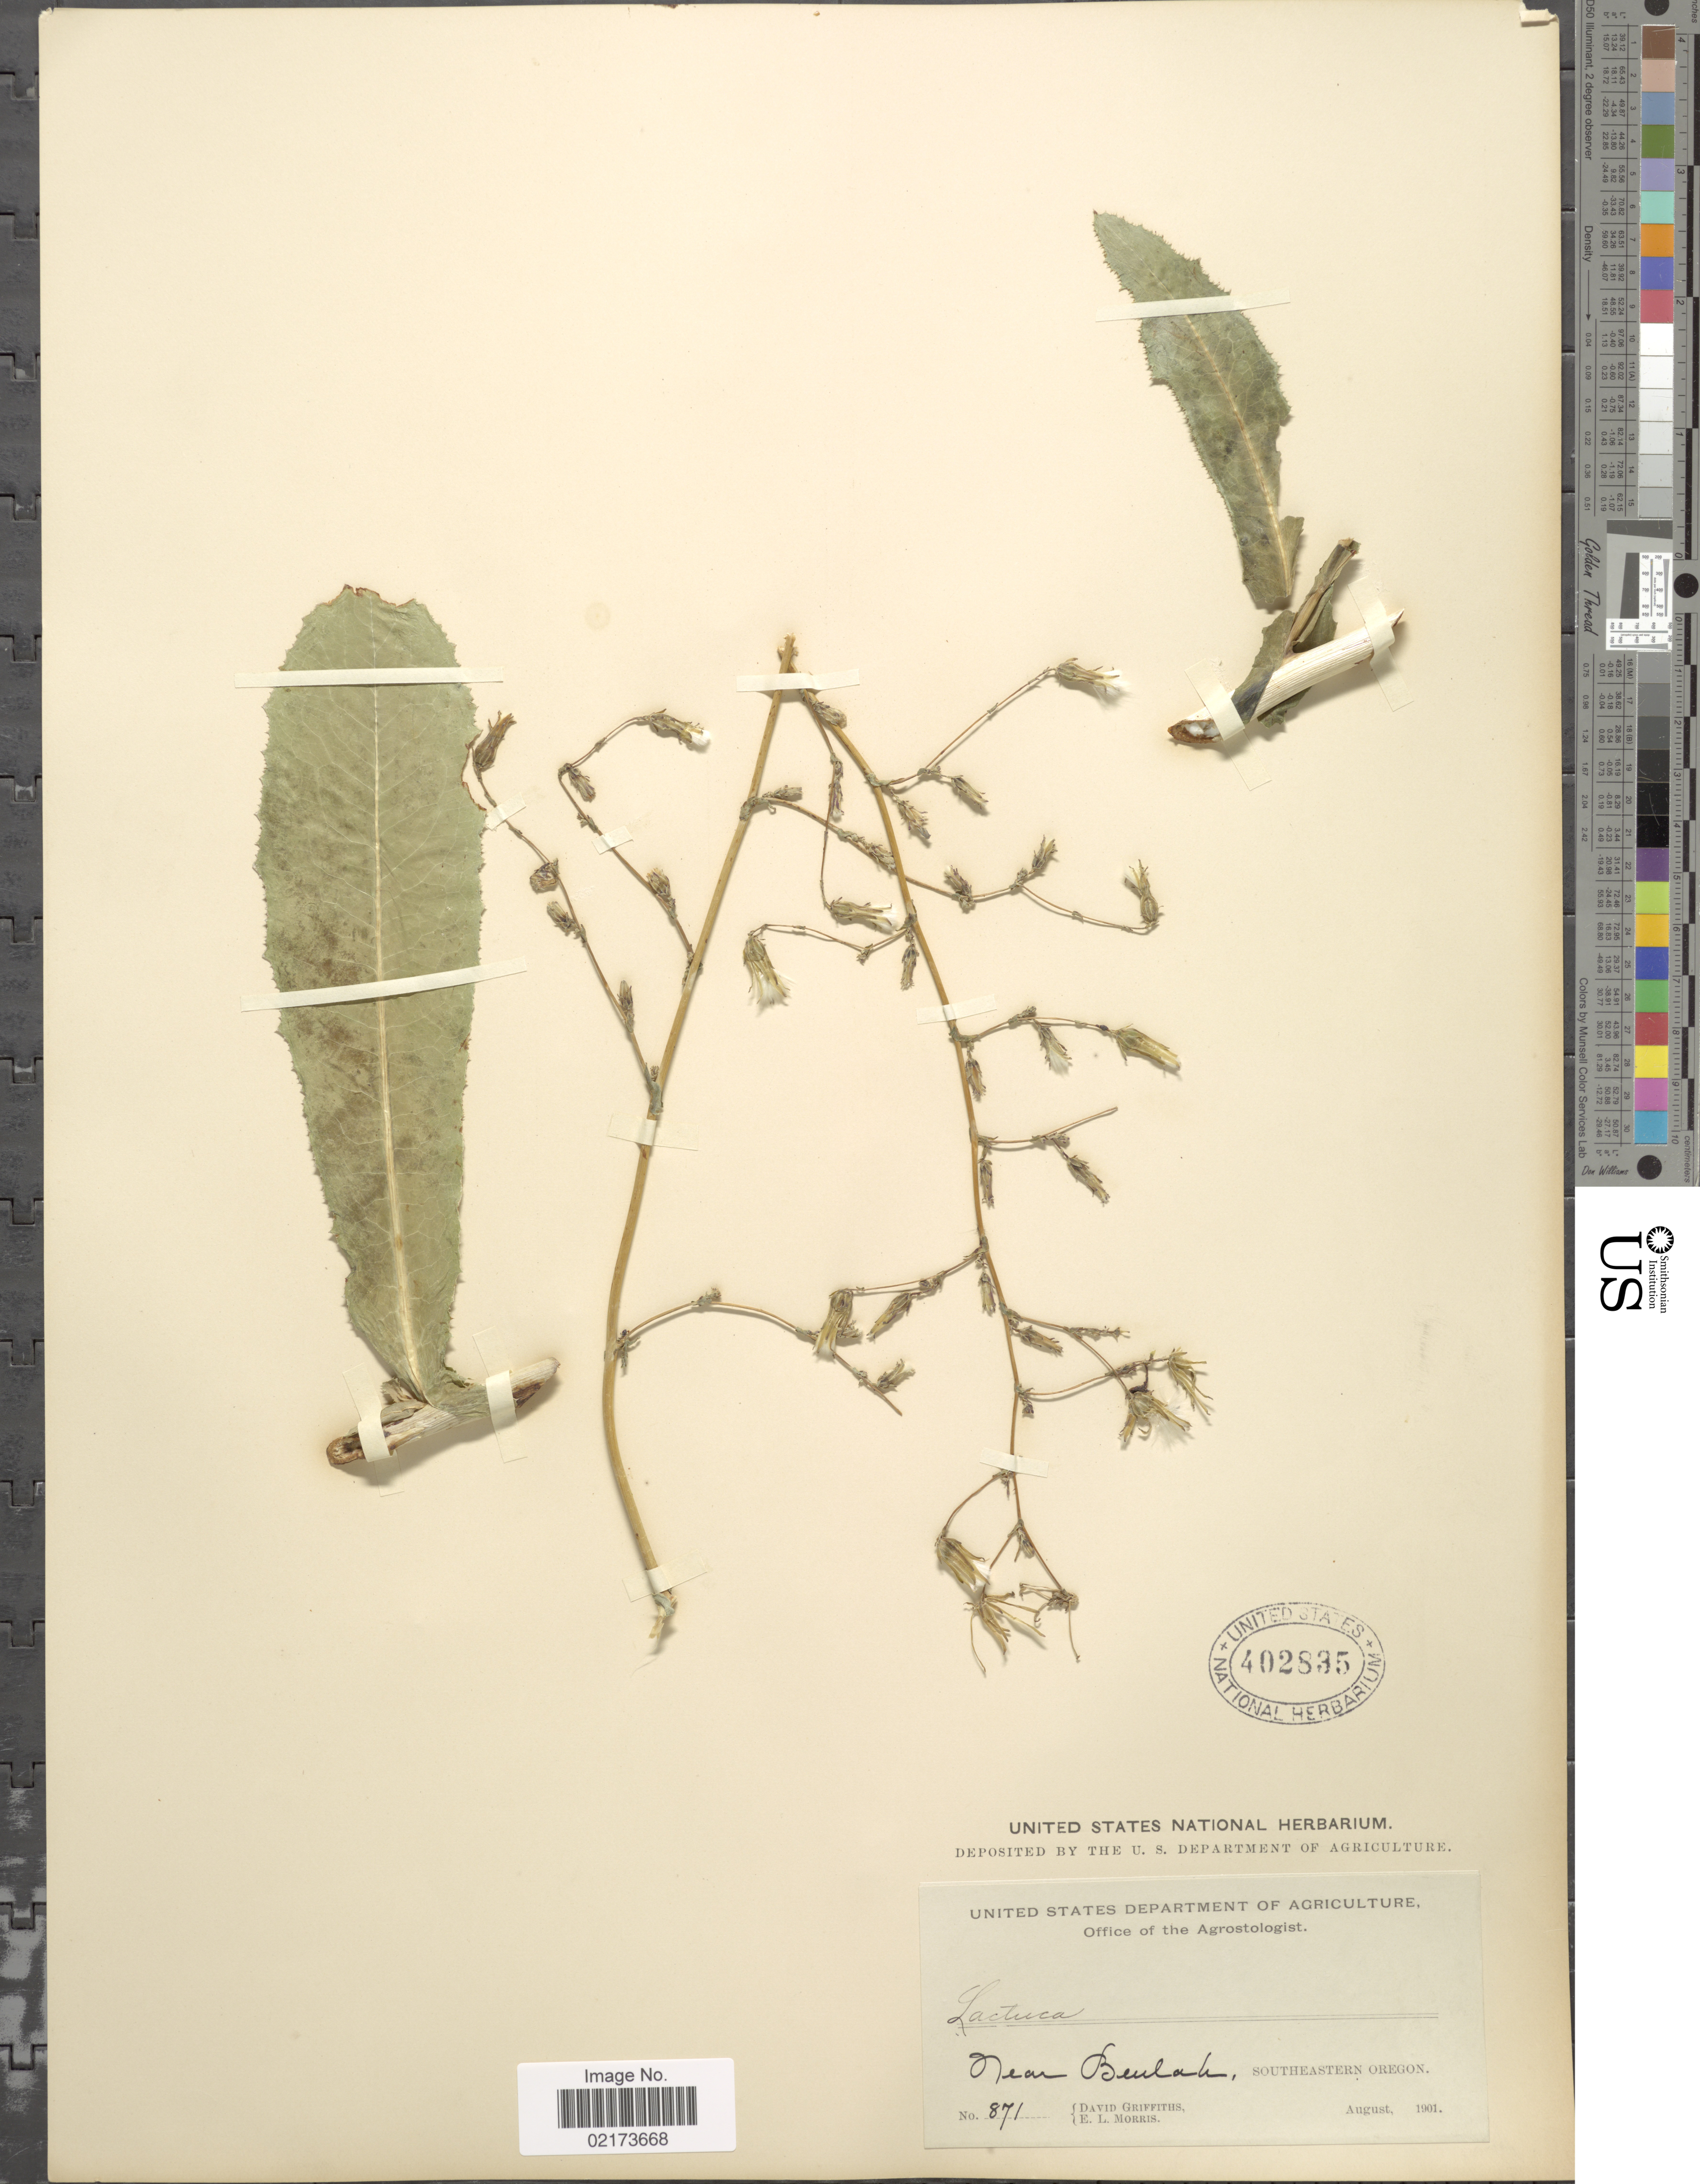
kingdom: Plantae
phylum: Tracheophyta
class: Magnoliopsida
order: Asterales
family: Asteraceae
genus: Lactuca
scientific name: Lactuca serriola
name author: L.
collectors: D. Griffiths & E. Morris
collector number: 871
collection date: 1901-08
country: United States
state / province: Oregon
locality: Near Beulak, Southeastern Oregon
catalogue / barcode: US 402835